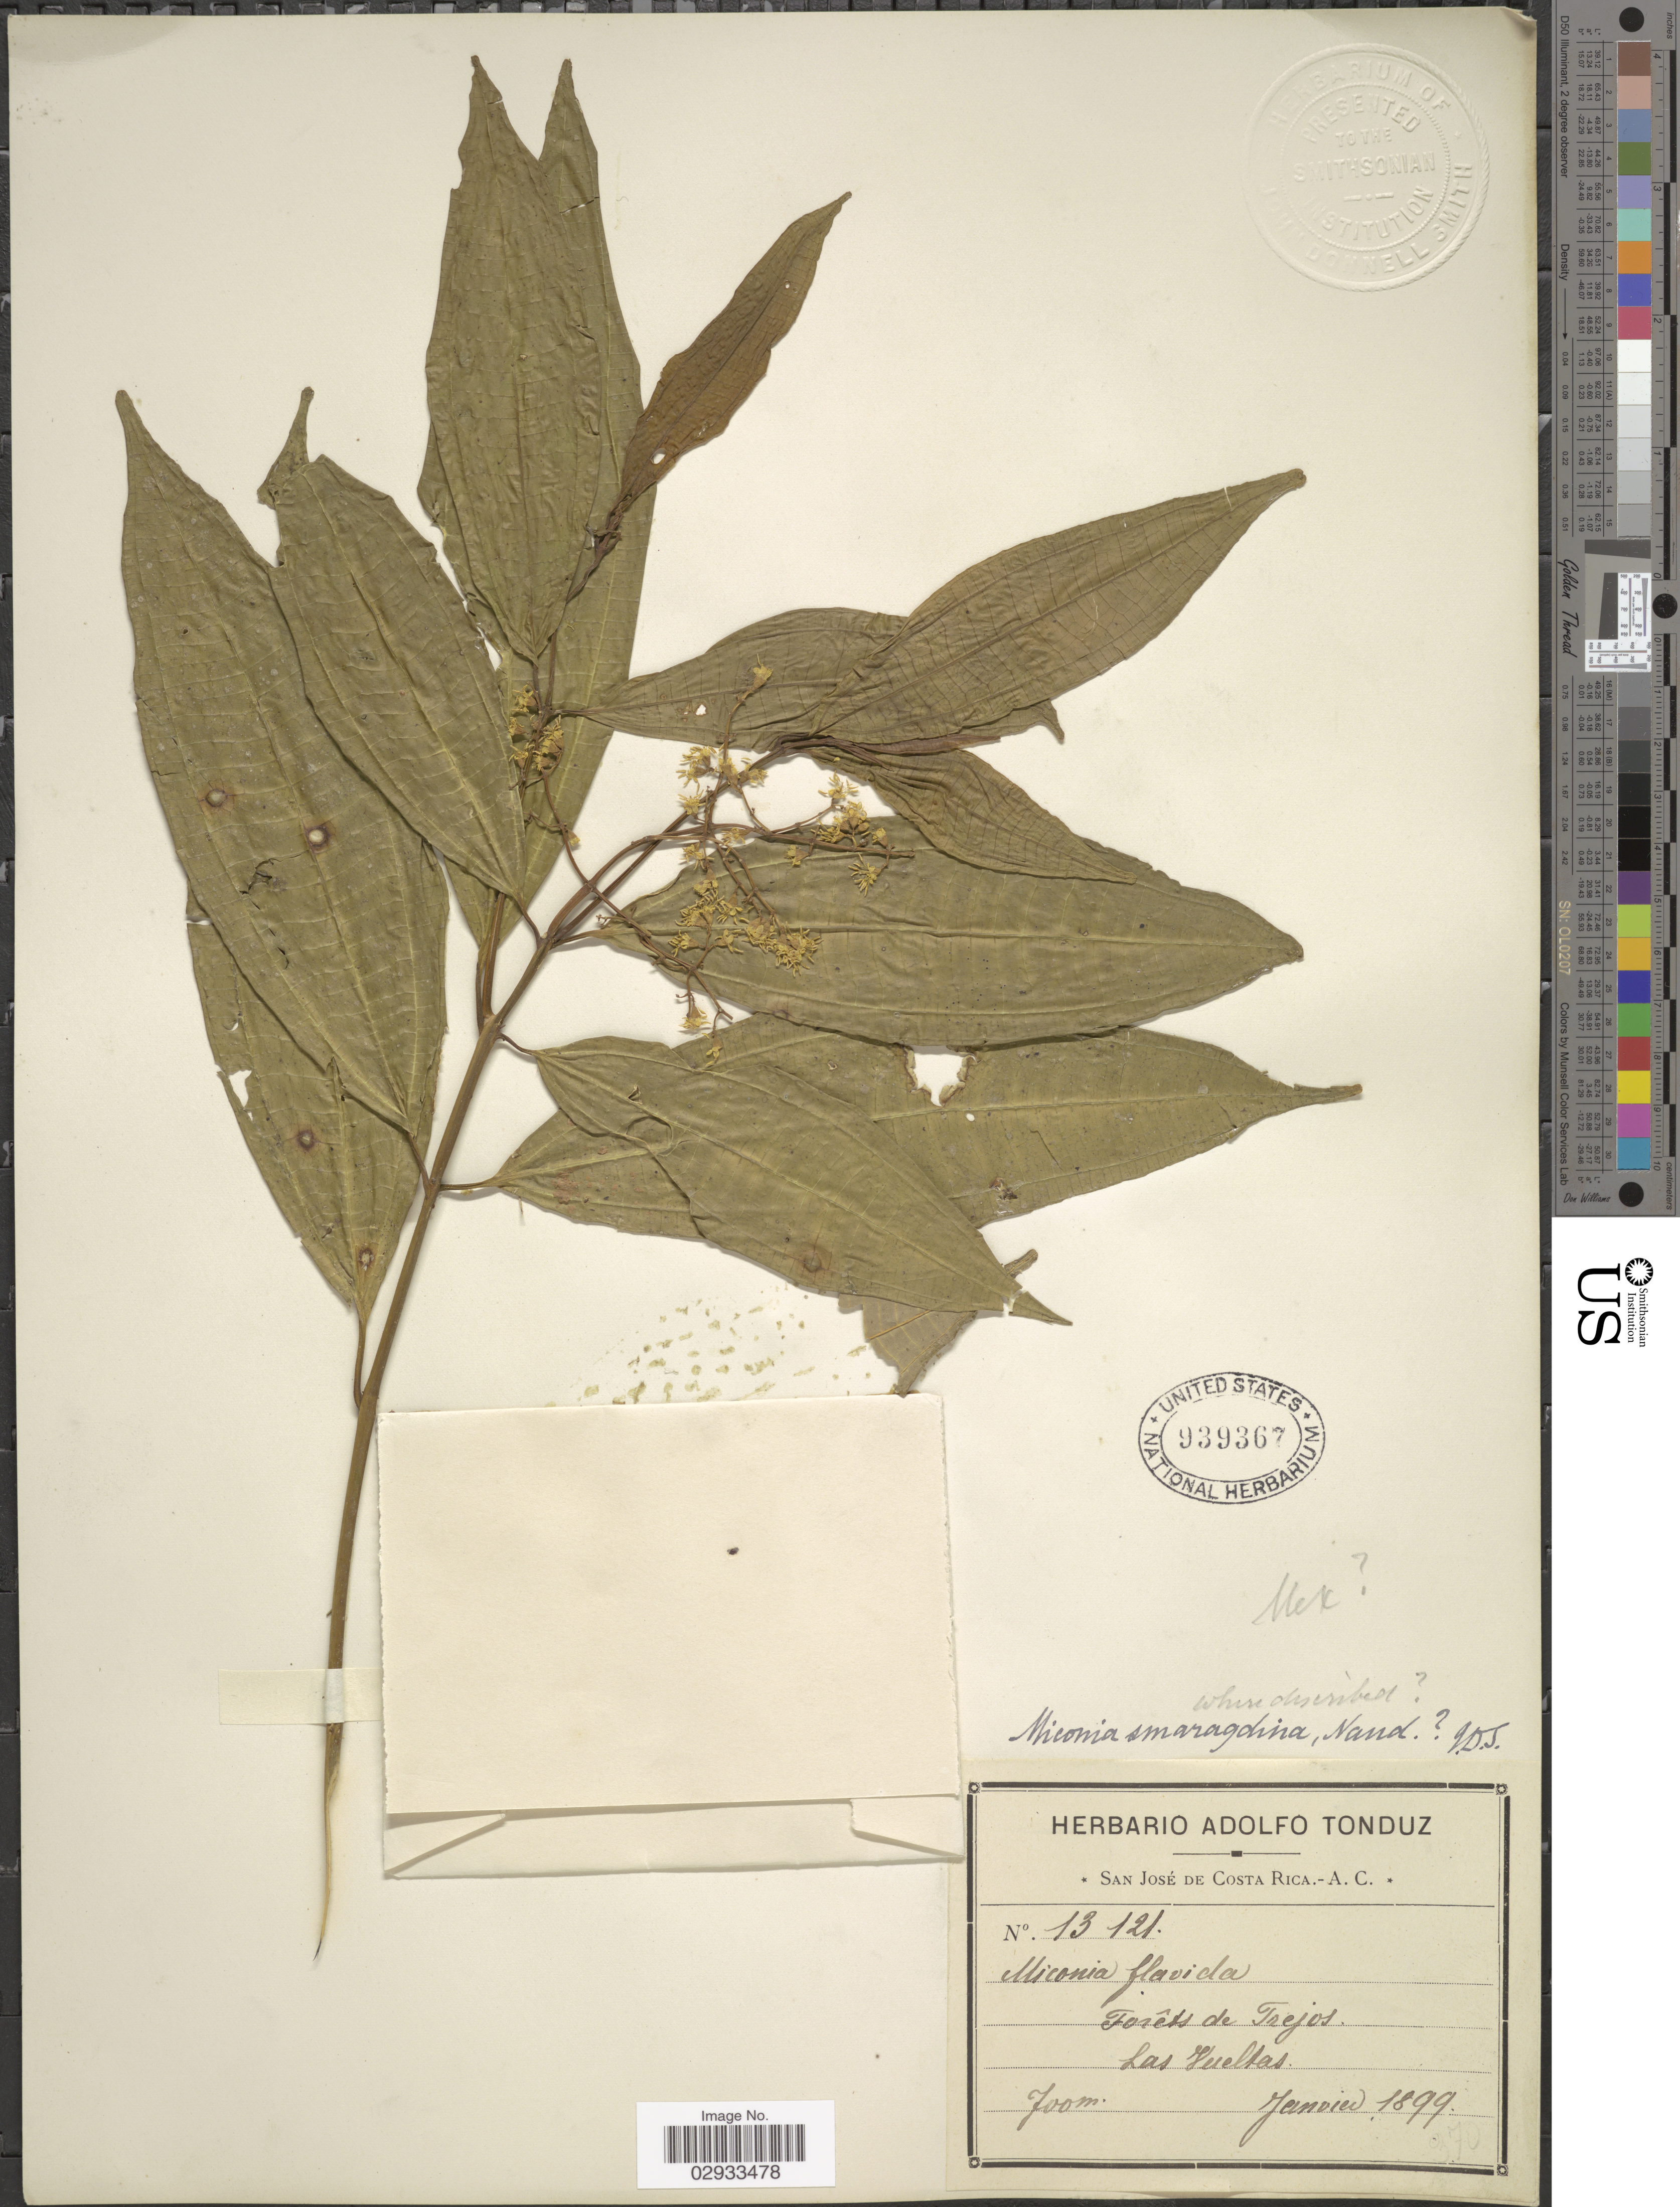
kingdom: Plantae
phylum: Tracheophyta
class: Magnoliopsida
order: Myrtales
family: Melastomataceae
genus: Miconia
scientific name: Miconia smaragdina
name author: Naudin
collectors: ex Herb. Adolfo Tonduz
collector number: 13121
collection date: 1899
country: Costa Rica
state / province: San José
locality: Forêts de Trejos. Las Vueltas.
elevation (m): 700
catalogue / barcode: US 939367